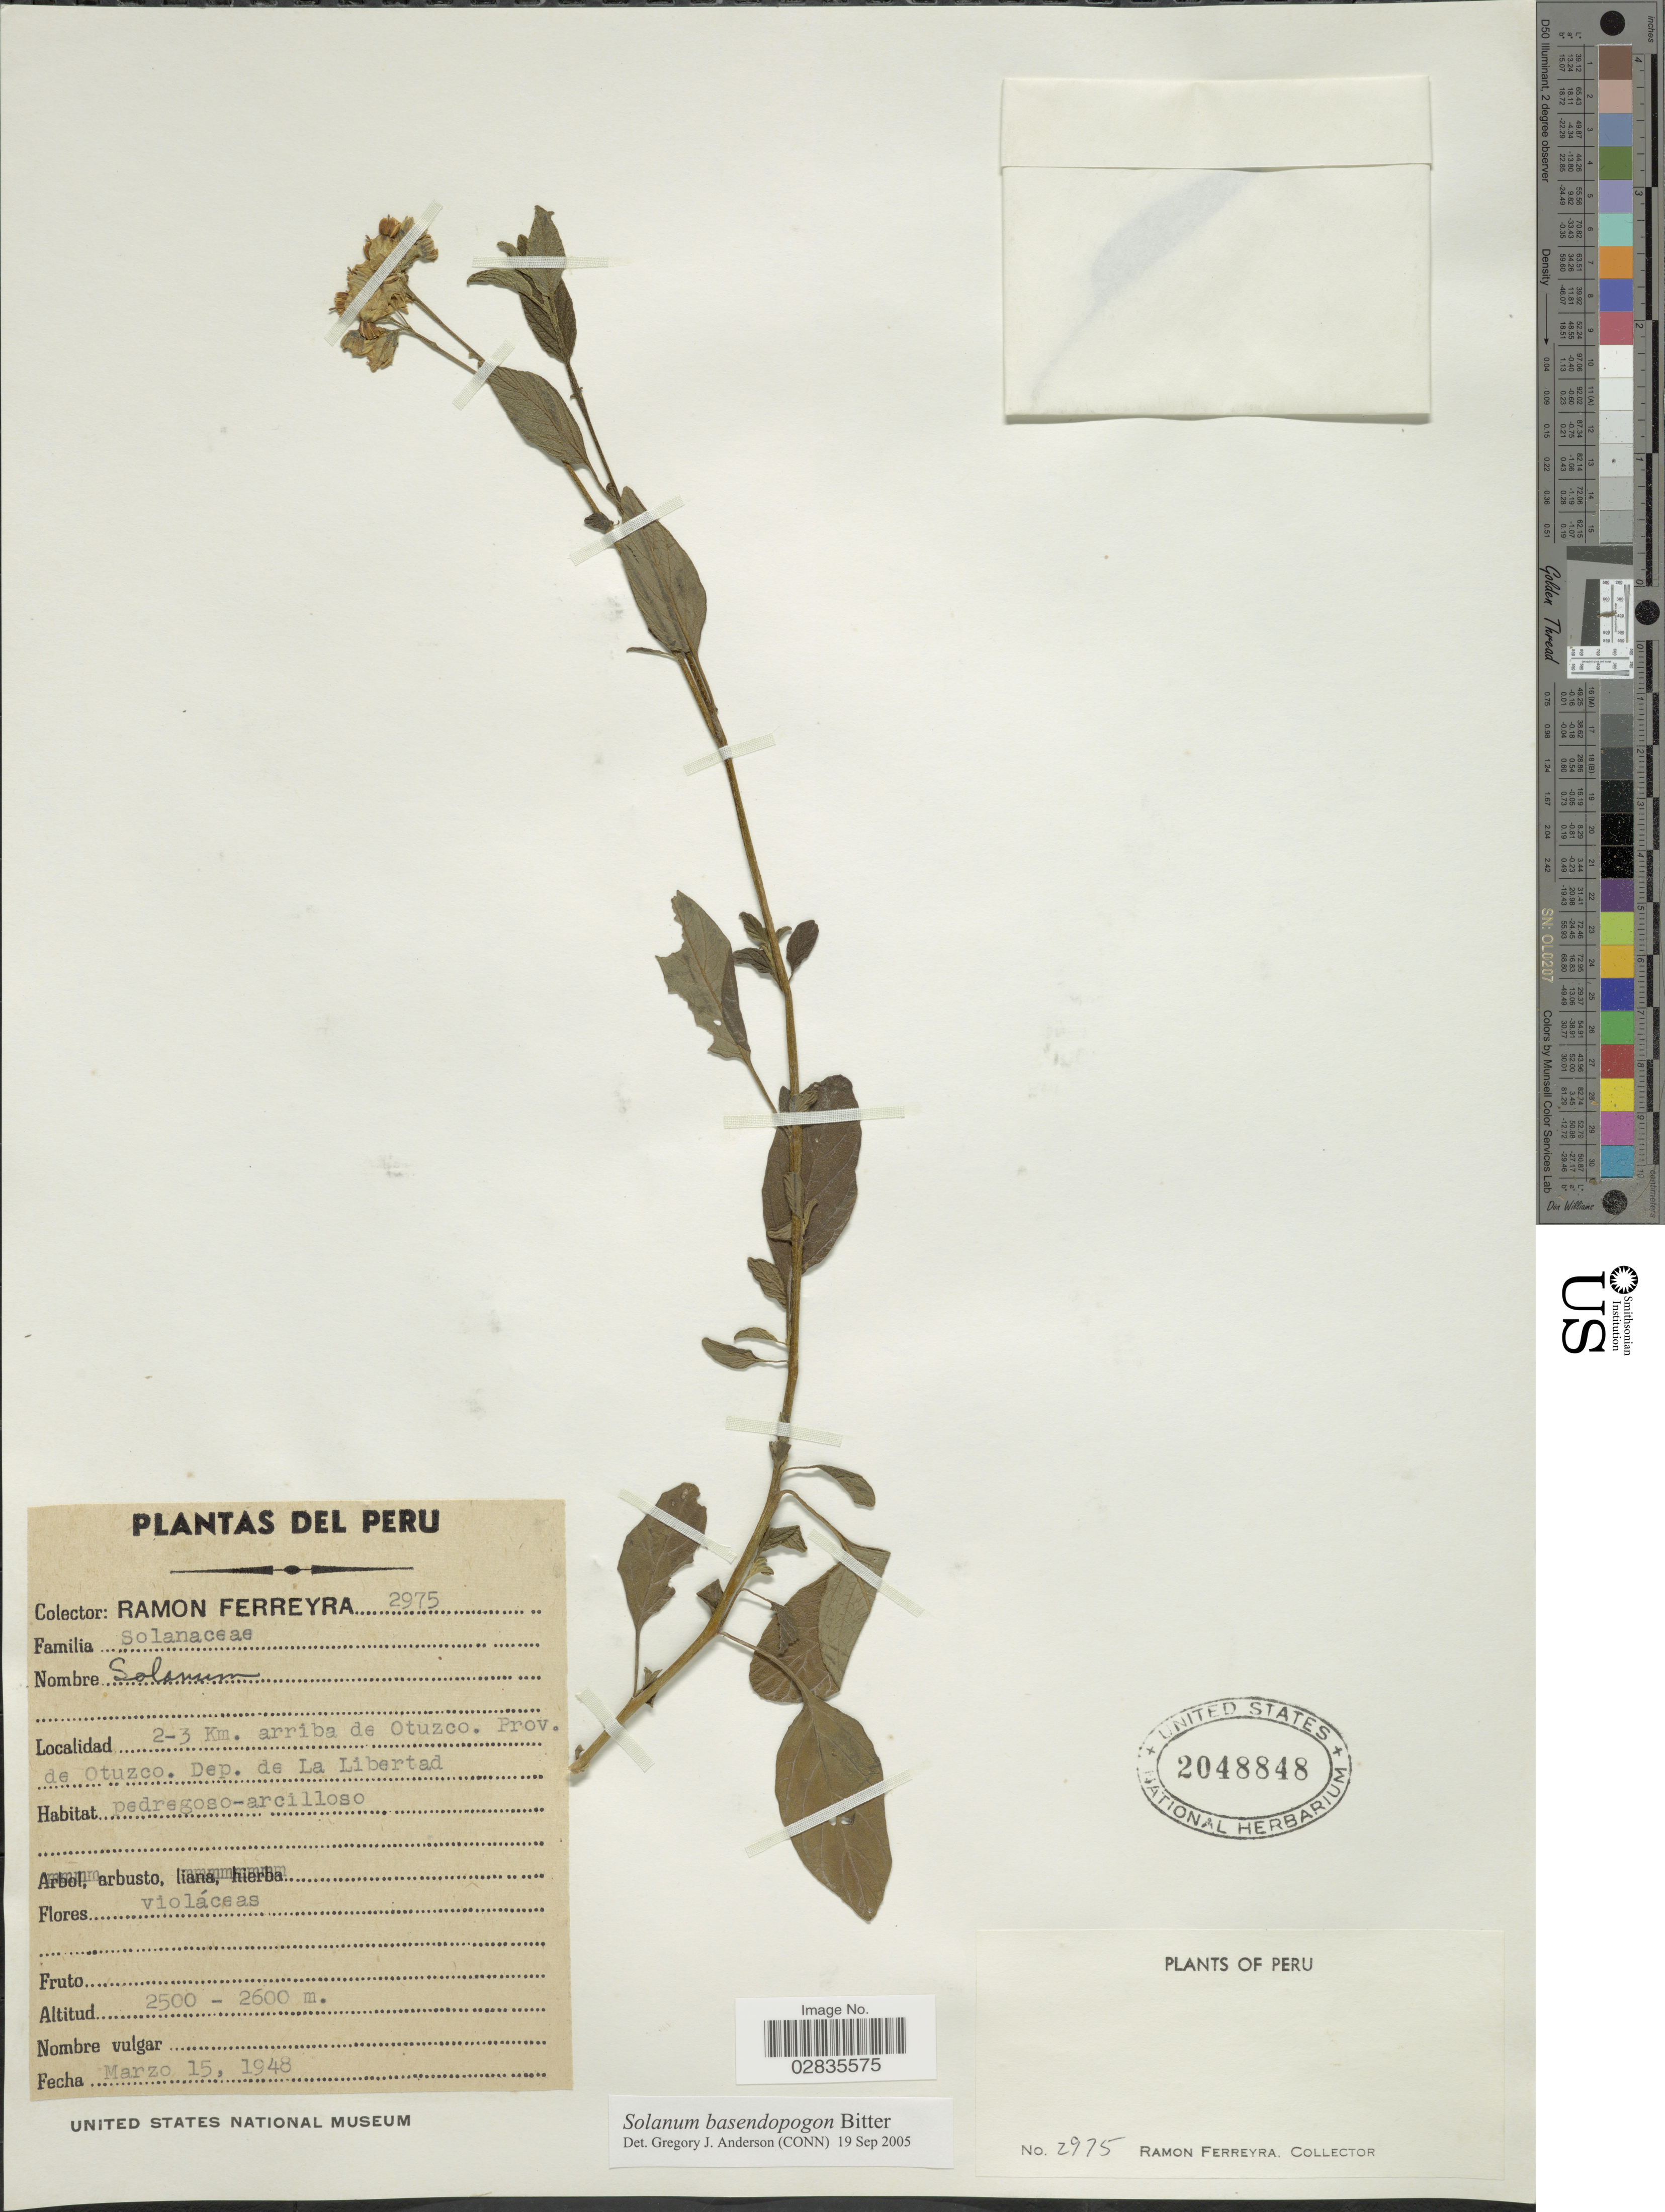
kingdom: Plantae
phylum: Tracheophyta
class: Magnoliopsida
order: Solanales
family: Solanaceae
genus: Solanum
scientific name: Solanum basendopogon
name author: Bitter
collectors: R. A. Ferreyra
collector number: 2975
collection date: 1948-03-15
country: Peru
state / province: La Libertad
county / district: Otuzco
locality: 2-3 Km. arriba de Otuzco.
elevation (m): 2500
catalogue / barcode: US 2048848